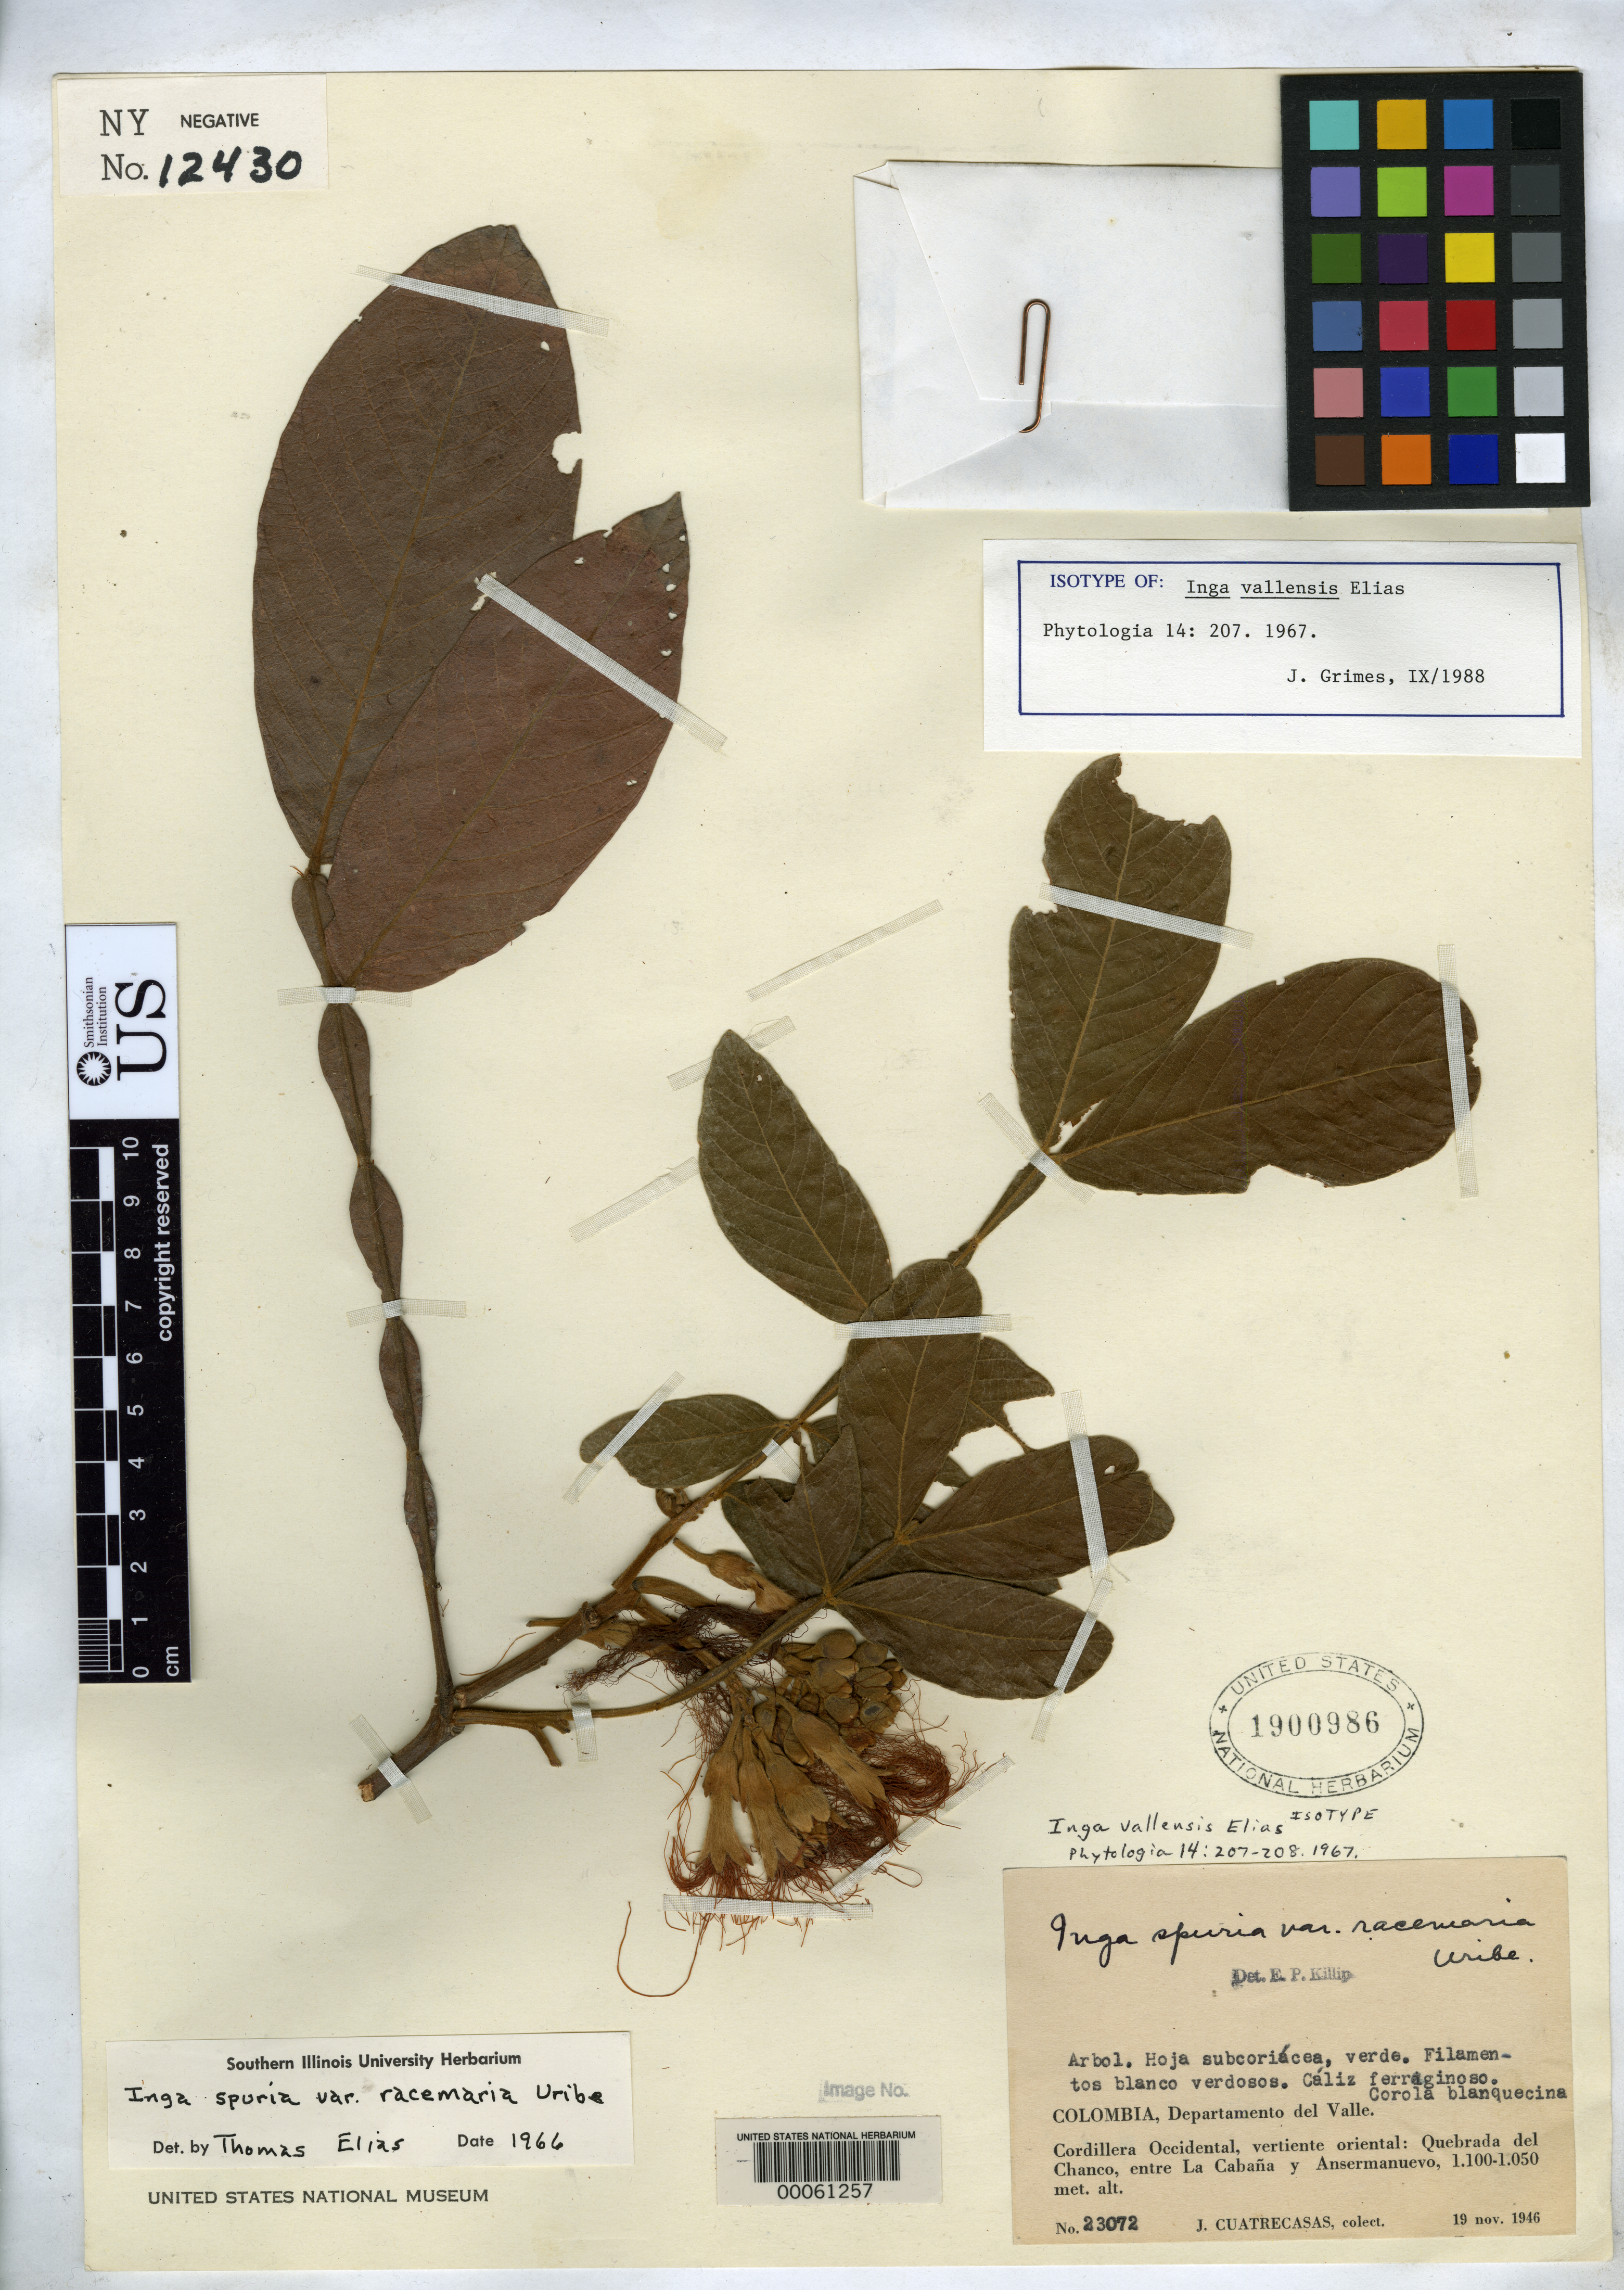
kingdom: Plantae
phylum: Tracheophyta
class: Magnoliopsida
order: Fabales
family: Fabaceae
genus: Inga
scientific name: Inga vallensis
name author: T.S. Elias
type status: Isotype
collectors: J. Cuatrecasas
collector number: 23072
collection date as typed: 19 Nov 1946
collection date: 1946-11-19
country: Colombia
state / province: Valle del Cauca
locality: Cordillera Occidental, Querada del Chanco entre La Cababa & Anserma Nuevo.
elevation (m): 1050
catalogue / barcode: US 1900986